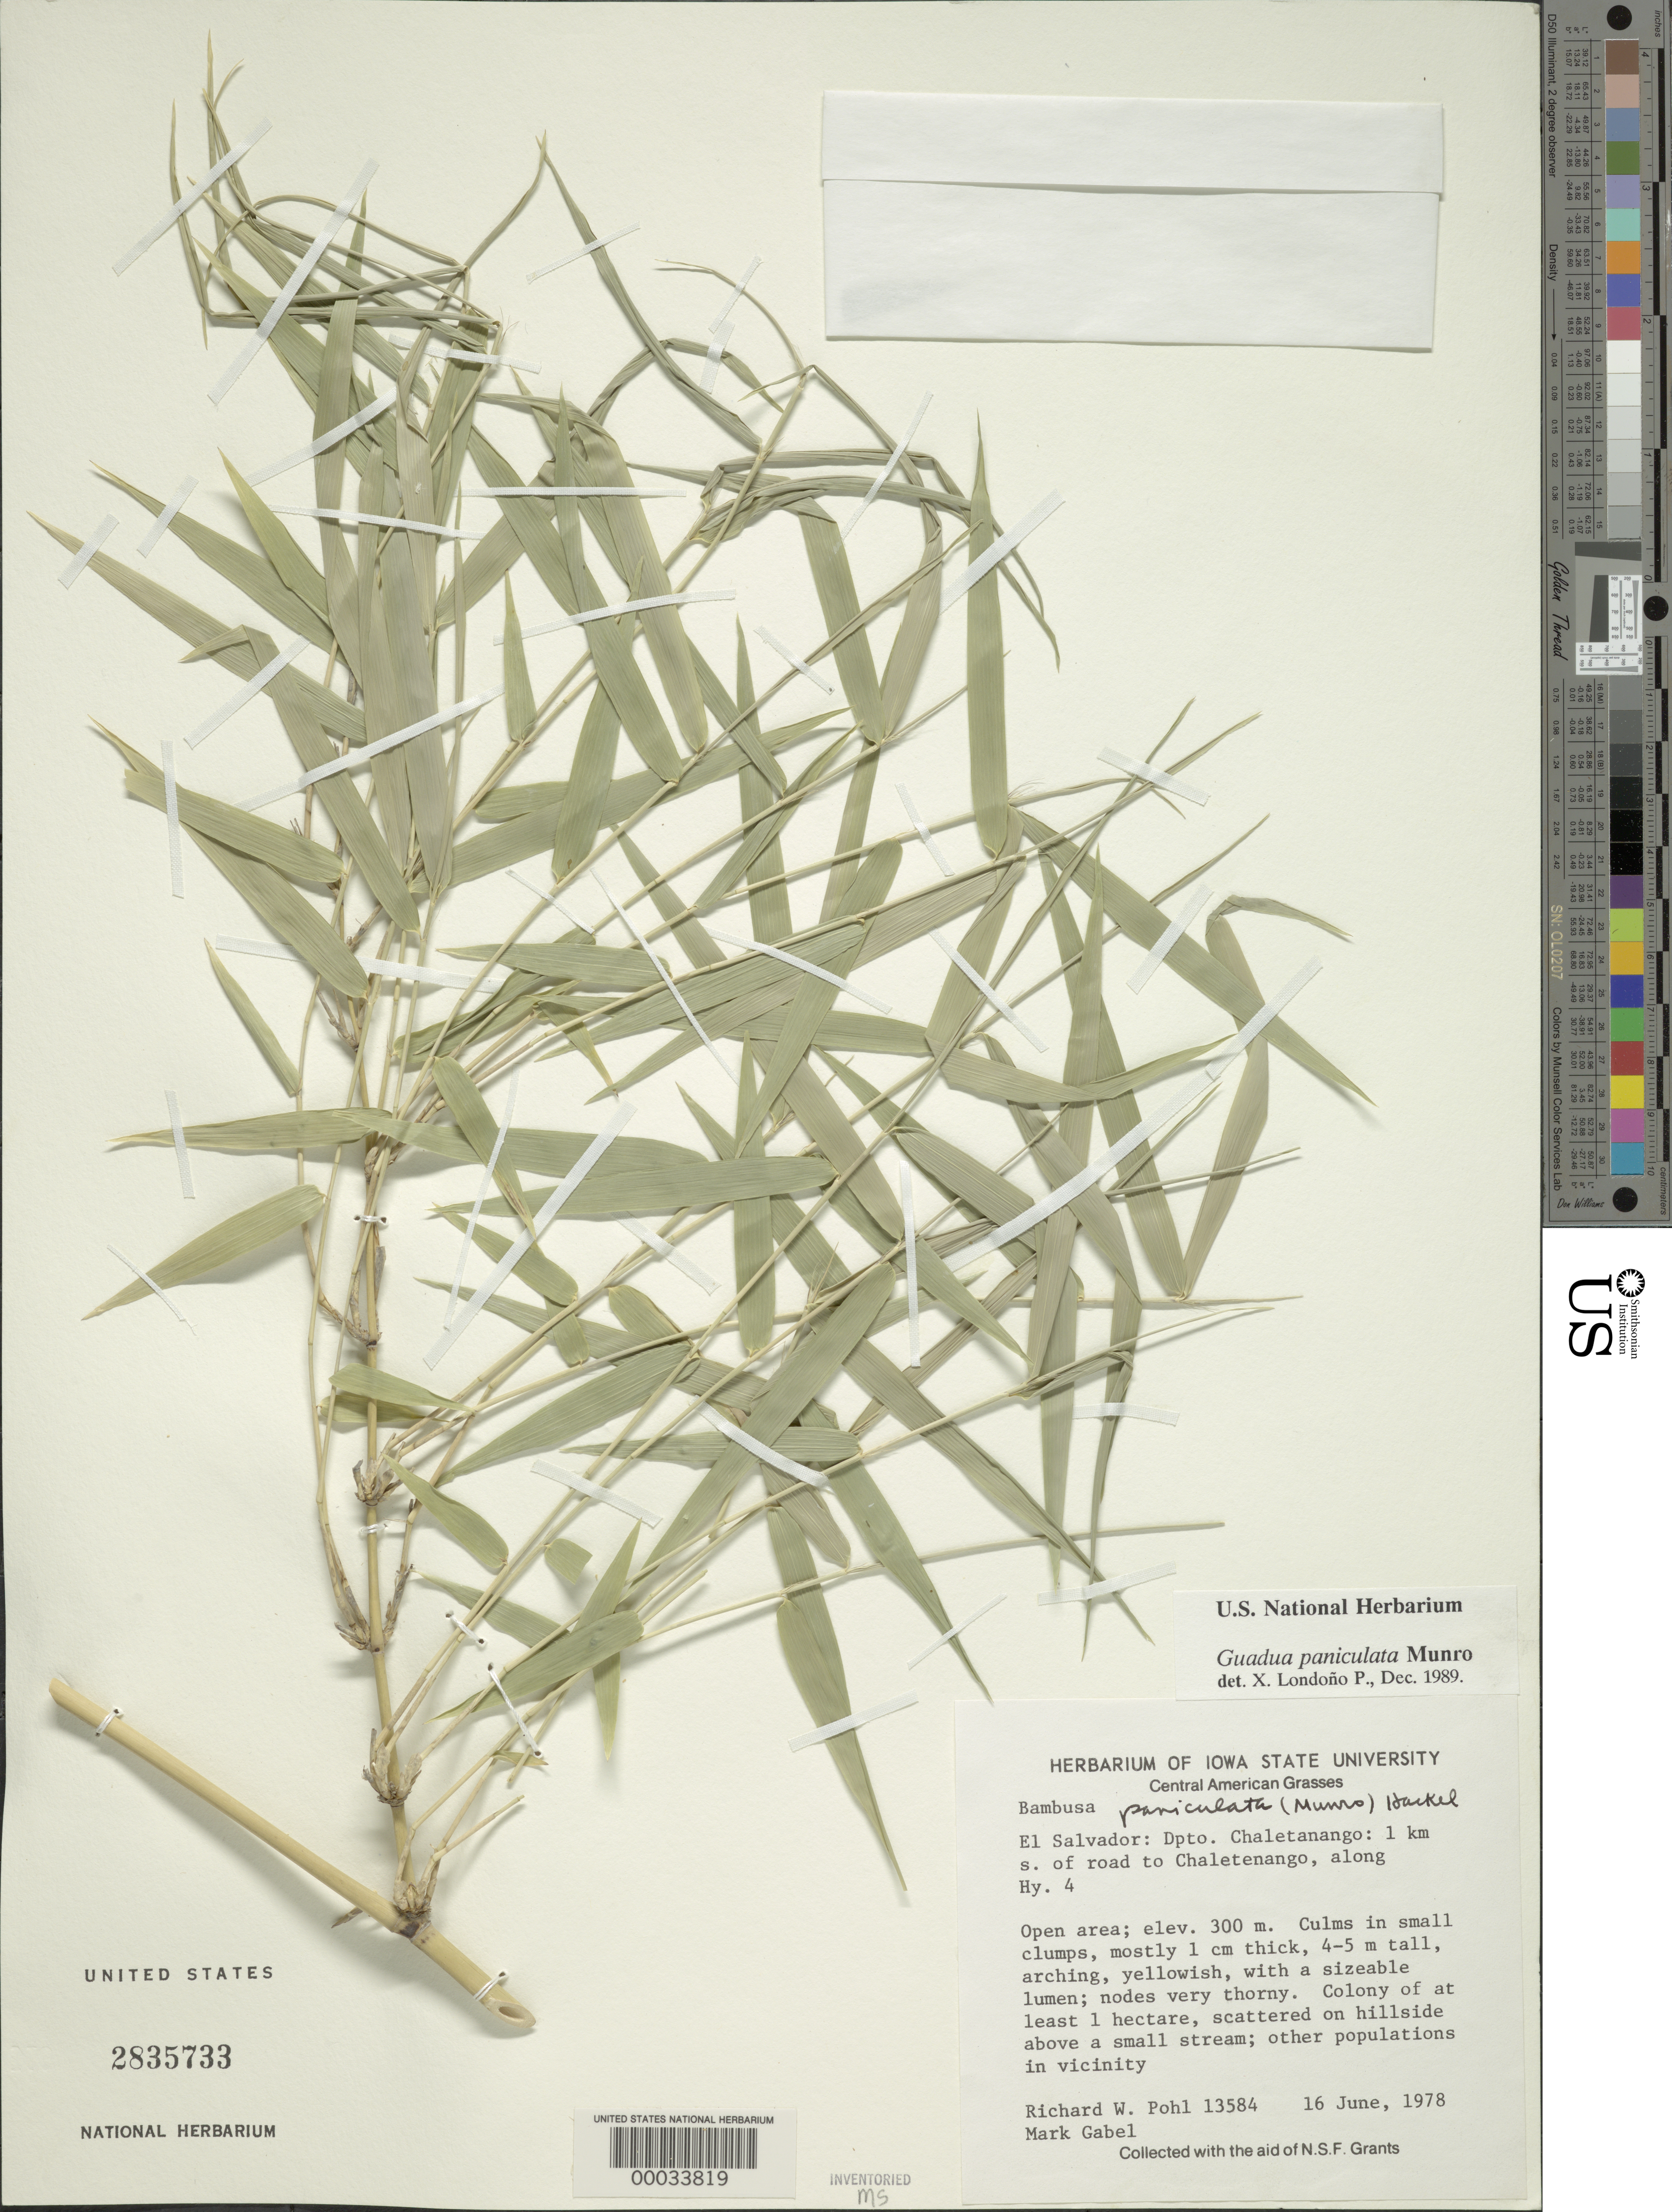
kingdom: Plantae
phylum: Tracheophyta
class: Liliopsida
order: Poales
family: Poaceae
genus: Guadua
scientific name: Guadua paniculata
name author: Munro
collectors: R. W. Pohl & M. Gabel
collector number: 13584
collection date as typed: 16 Jun 1978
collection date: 1978-06-16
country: El Salvador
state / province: Chalatenango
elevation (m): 300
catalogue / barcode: US 2835733